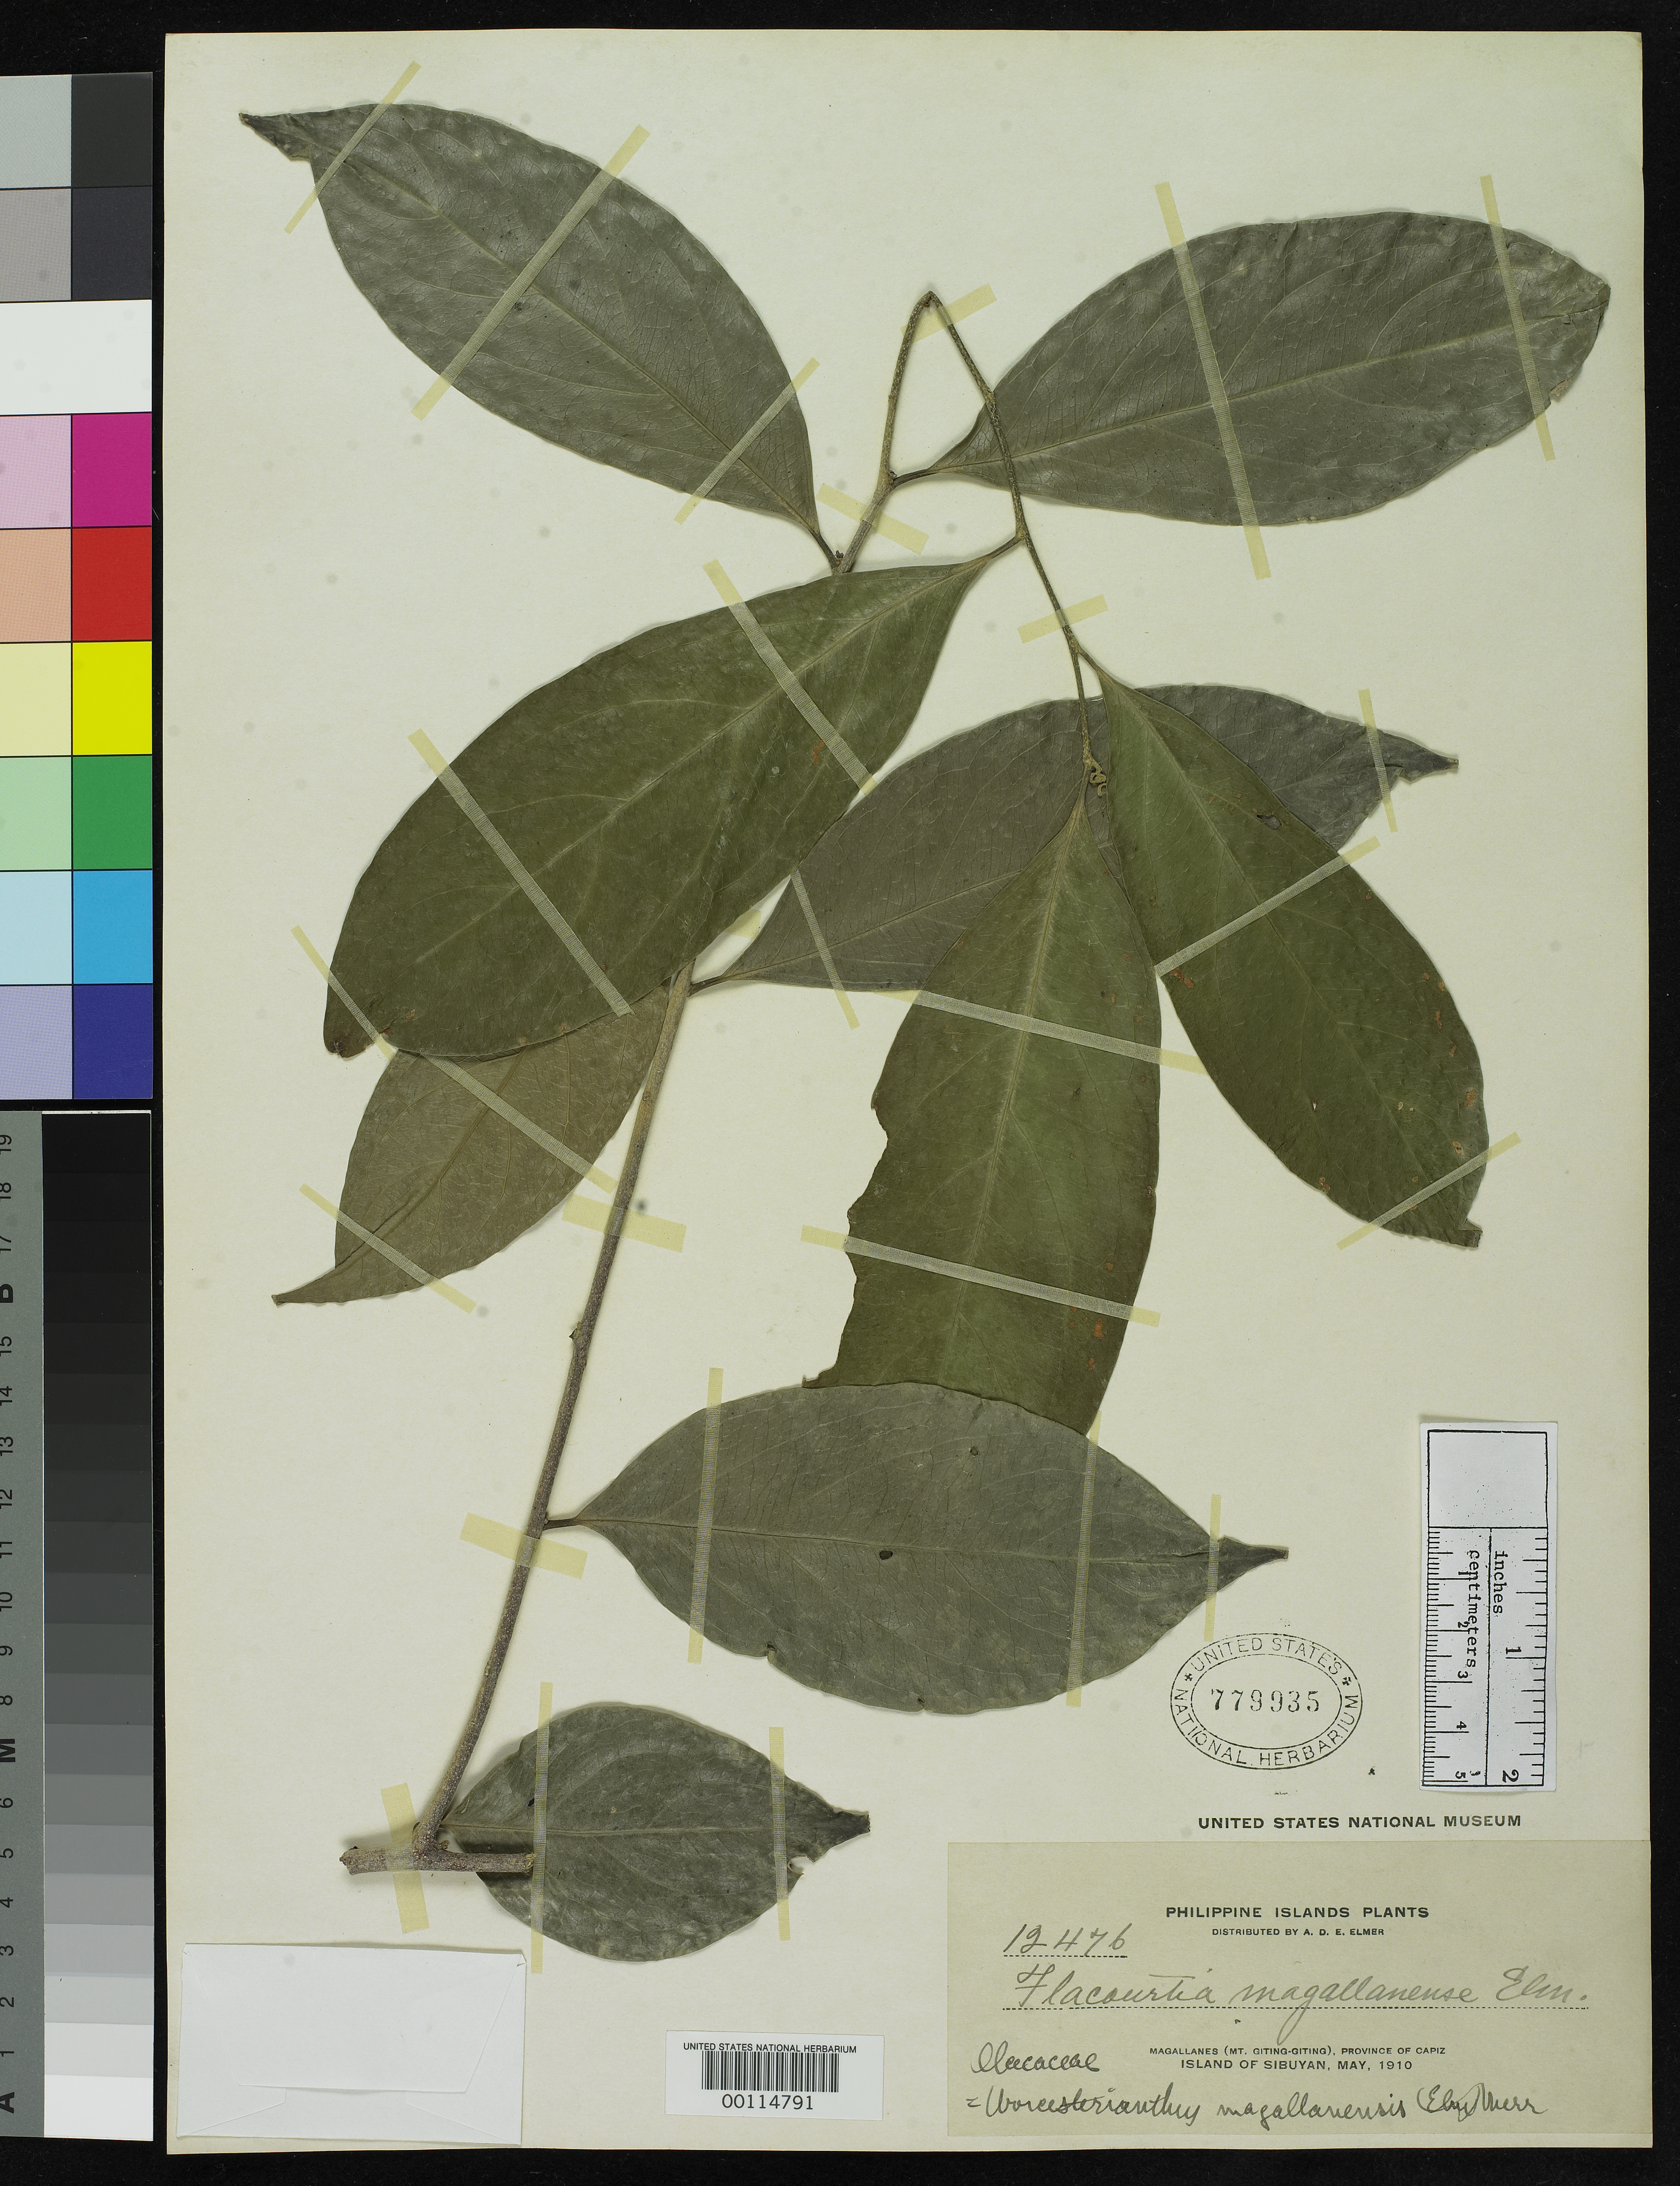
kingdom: Plantae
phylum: Tracheophyta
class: Magnoliopsida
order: Malpighiales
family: Salicaceae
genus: Flacourtia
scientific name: Flacourtia magallanense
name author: Elmer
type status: Isotype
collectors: A. D. E. Elmer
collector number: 12476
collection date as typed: May 1910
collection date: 1910-05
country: Philippines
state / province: Mimaropa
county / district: Romblon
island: Sibuyan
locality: Magallanes, Mt. Giting-Giting.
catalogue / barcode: US 779935